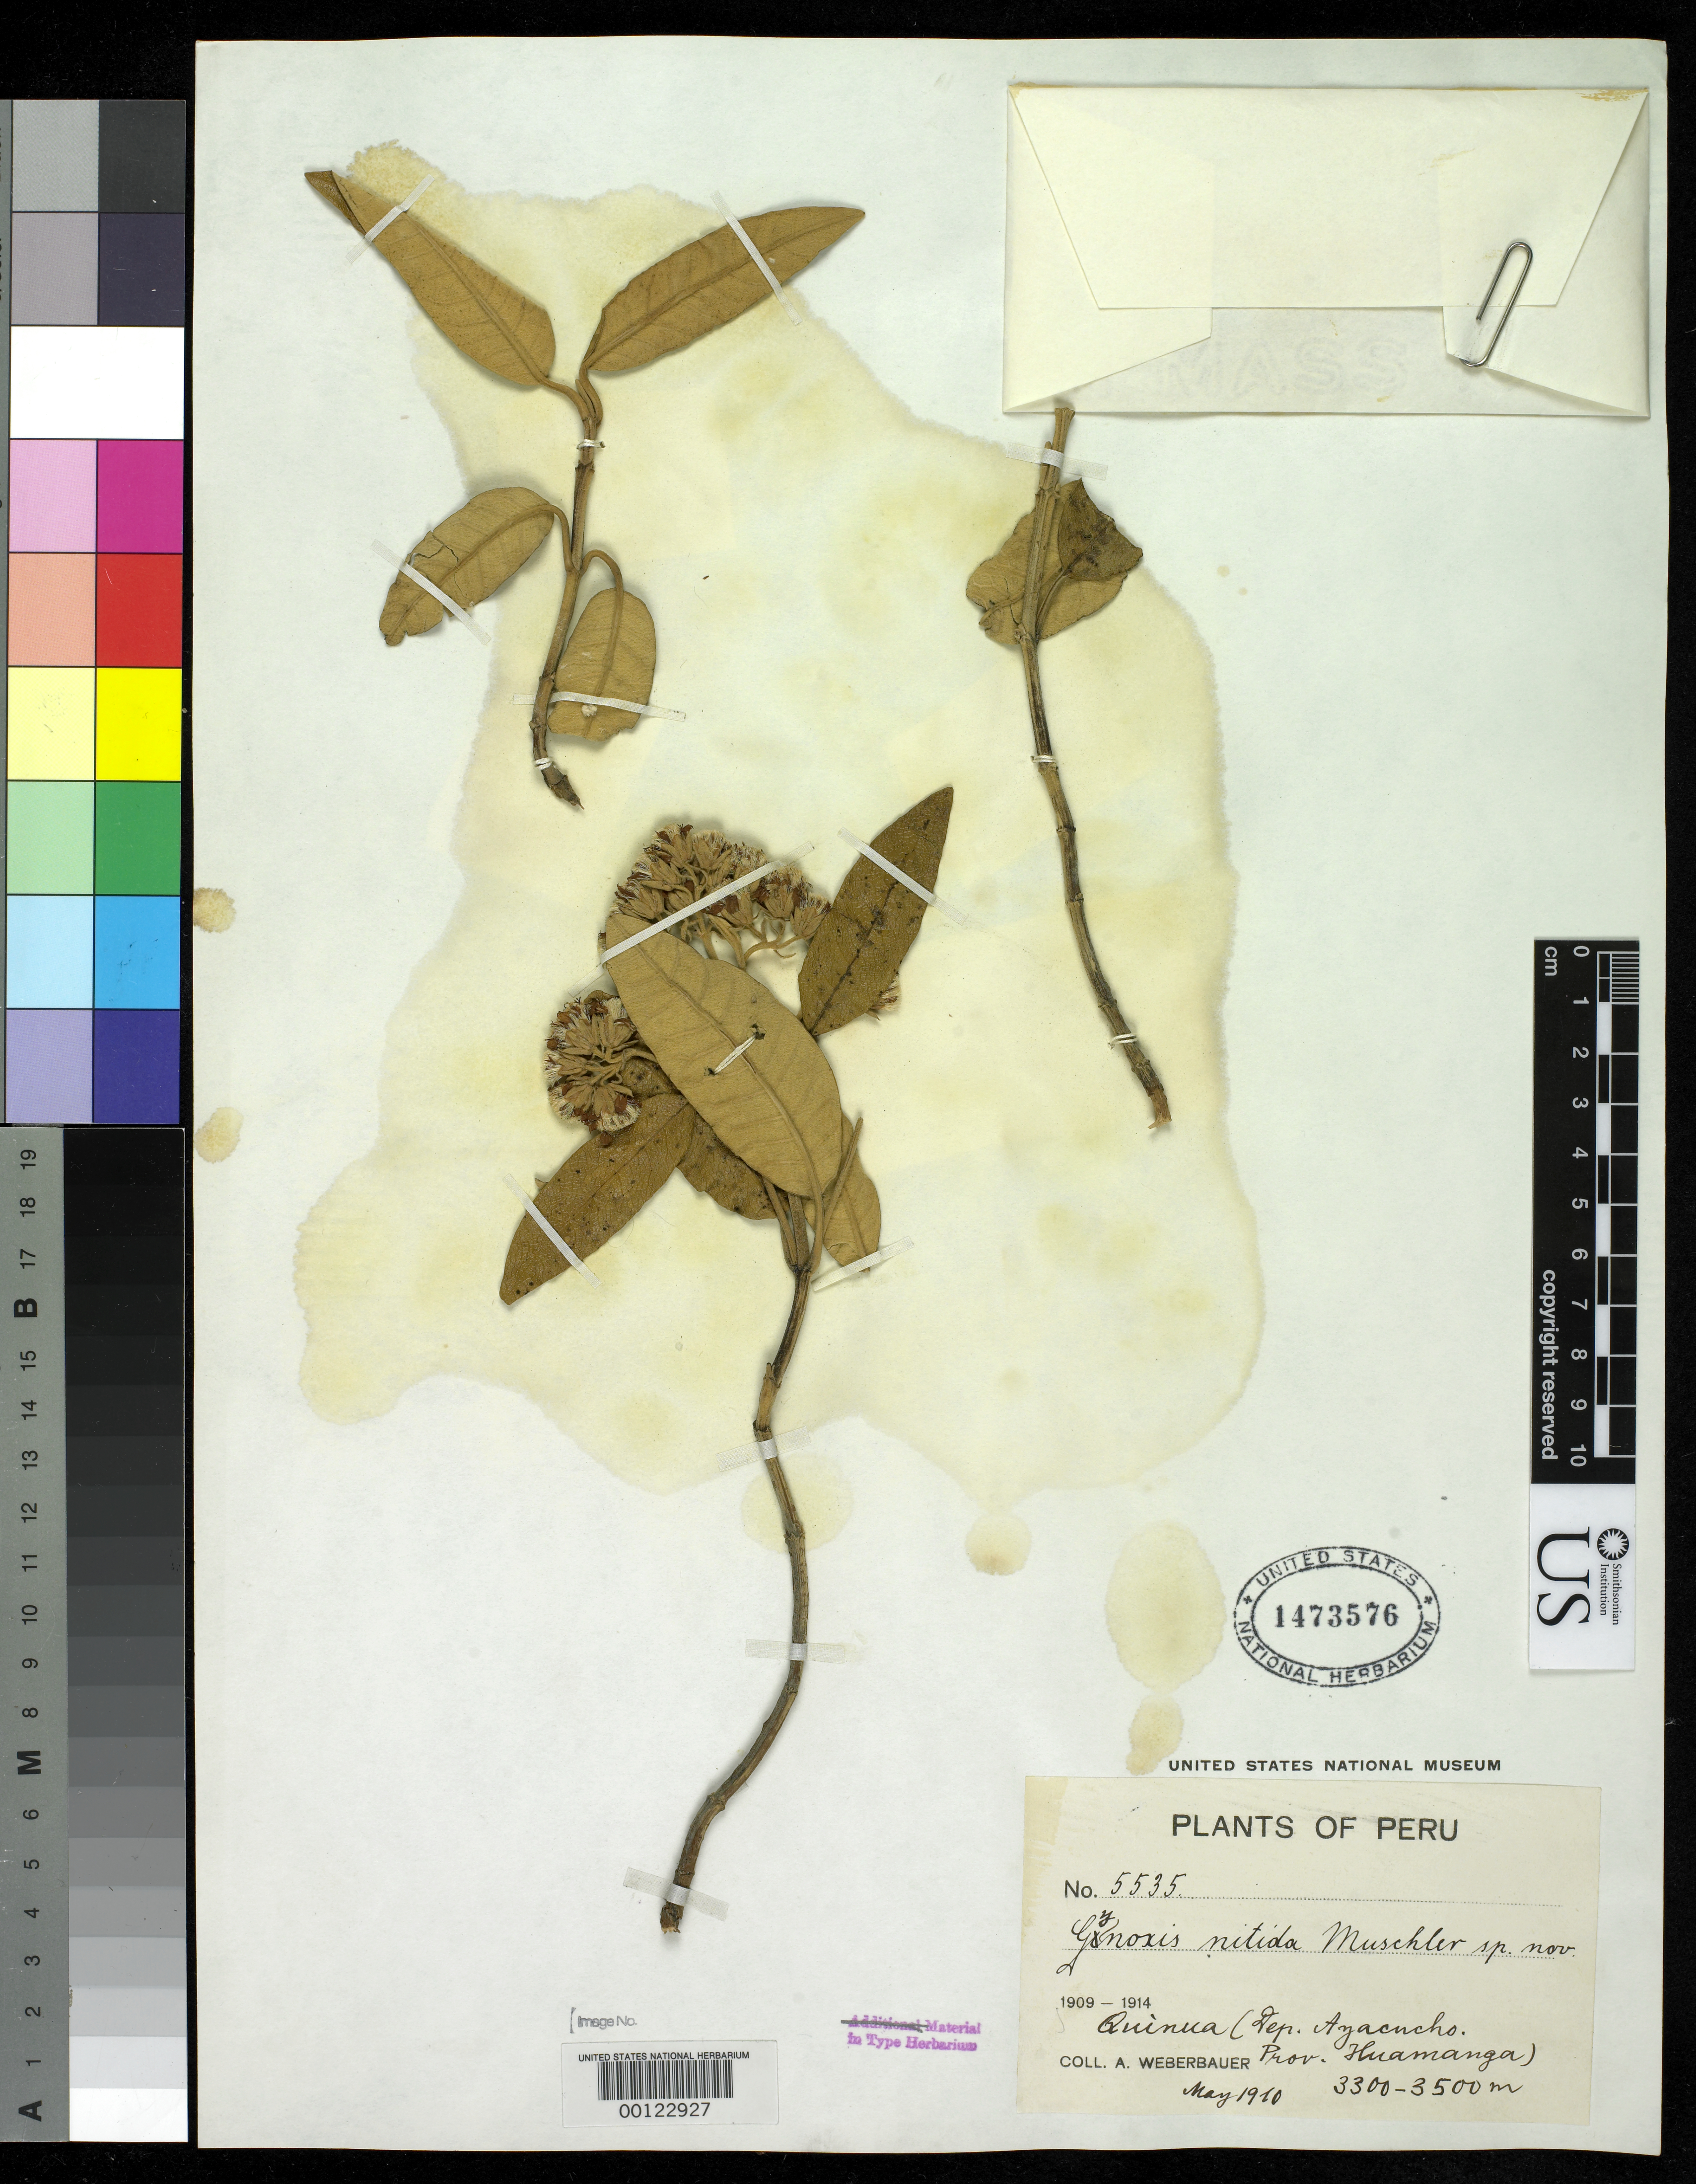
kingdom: Plantae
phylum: Tracheophyta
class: Magnoliopsida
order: Asterales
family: Asteraceae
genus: Gynoxys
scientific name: Gynoxys nitida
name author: Muschl.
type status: Isotype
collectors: A. Weberbauer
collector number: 5535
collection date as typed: May 1910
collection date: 1910-05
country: Peru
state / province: Ayacucho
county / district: Huamanga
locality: Quinua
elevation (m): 3300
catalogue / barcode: US 1473576